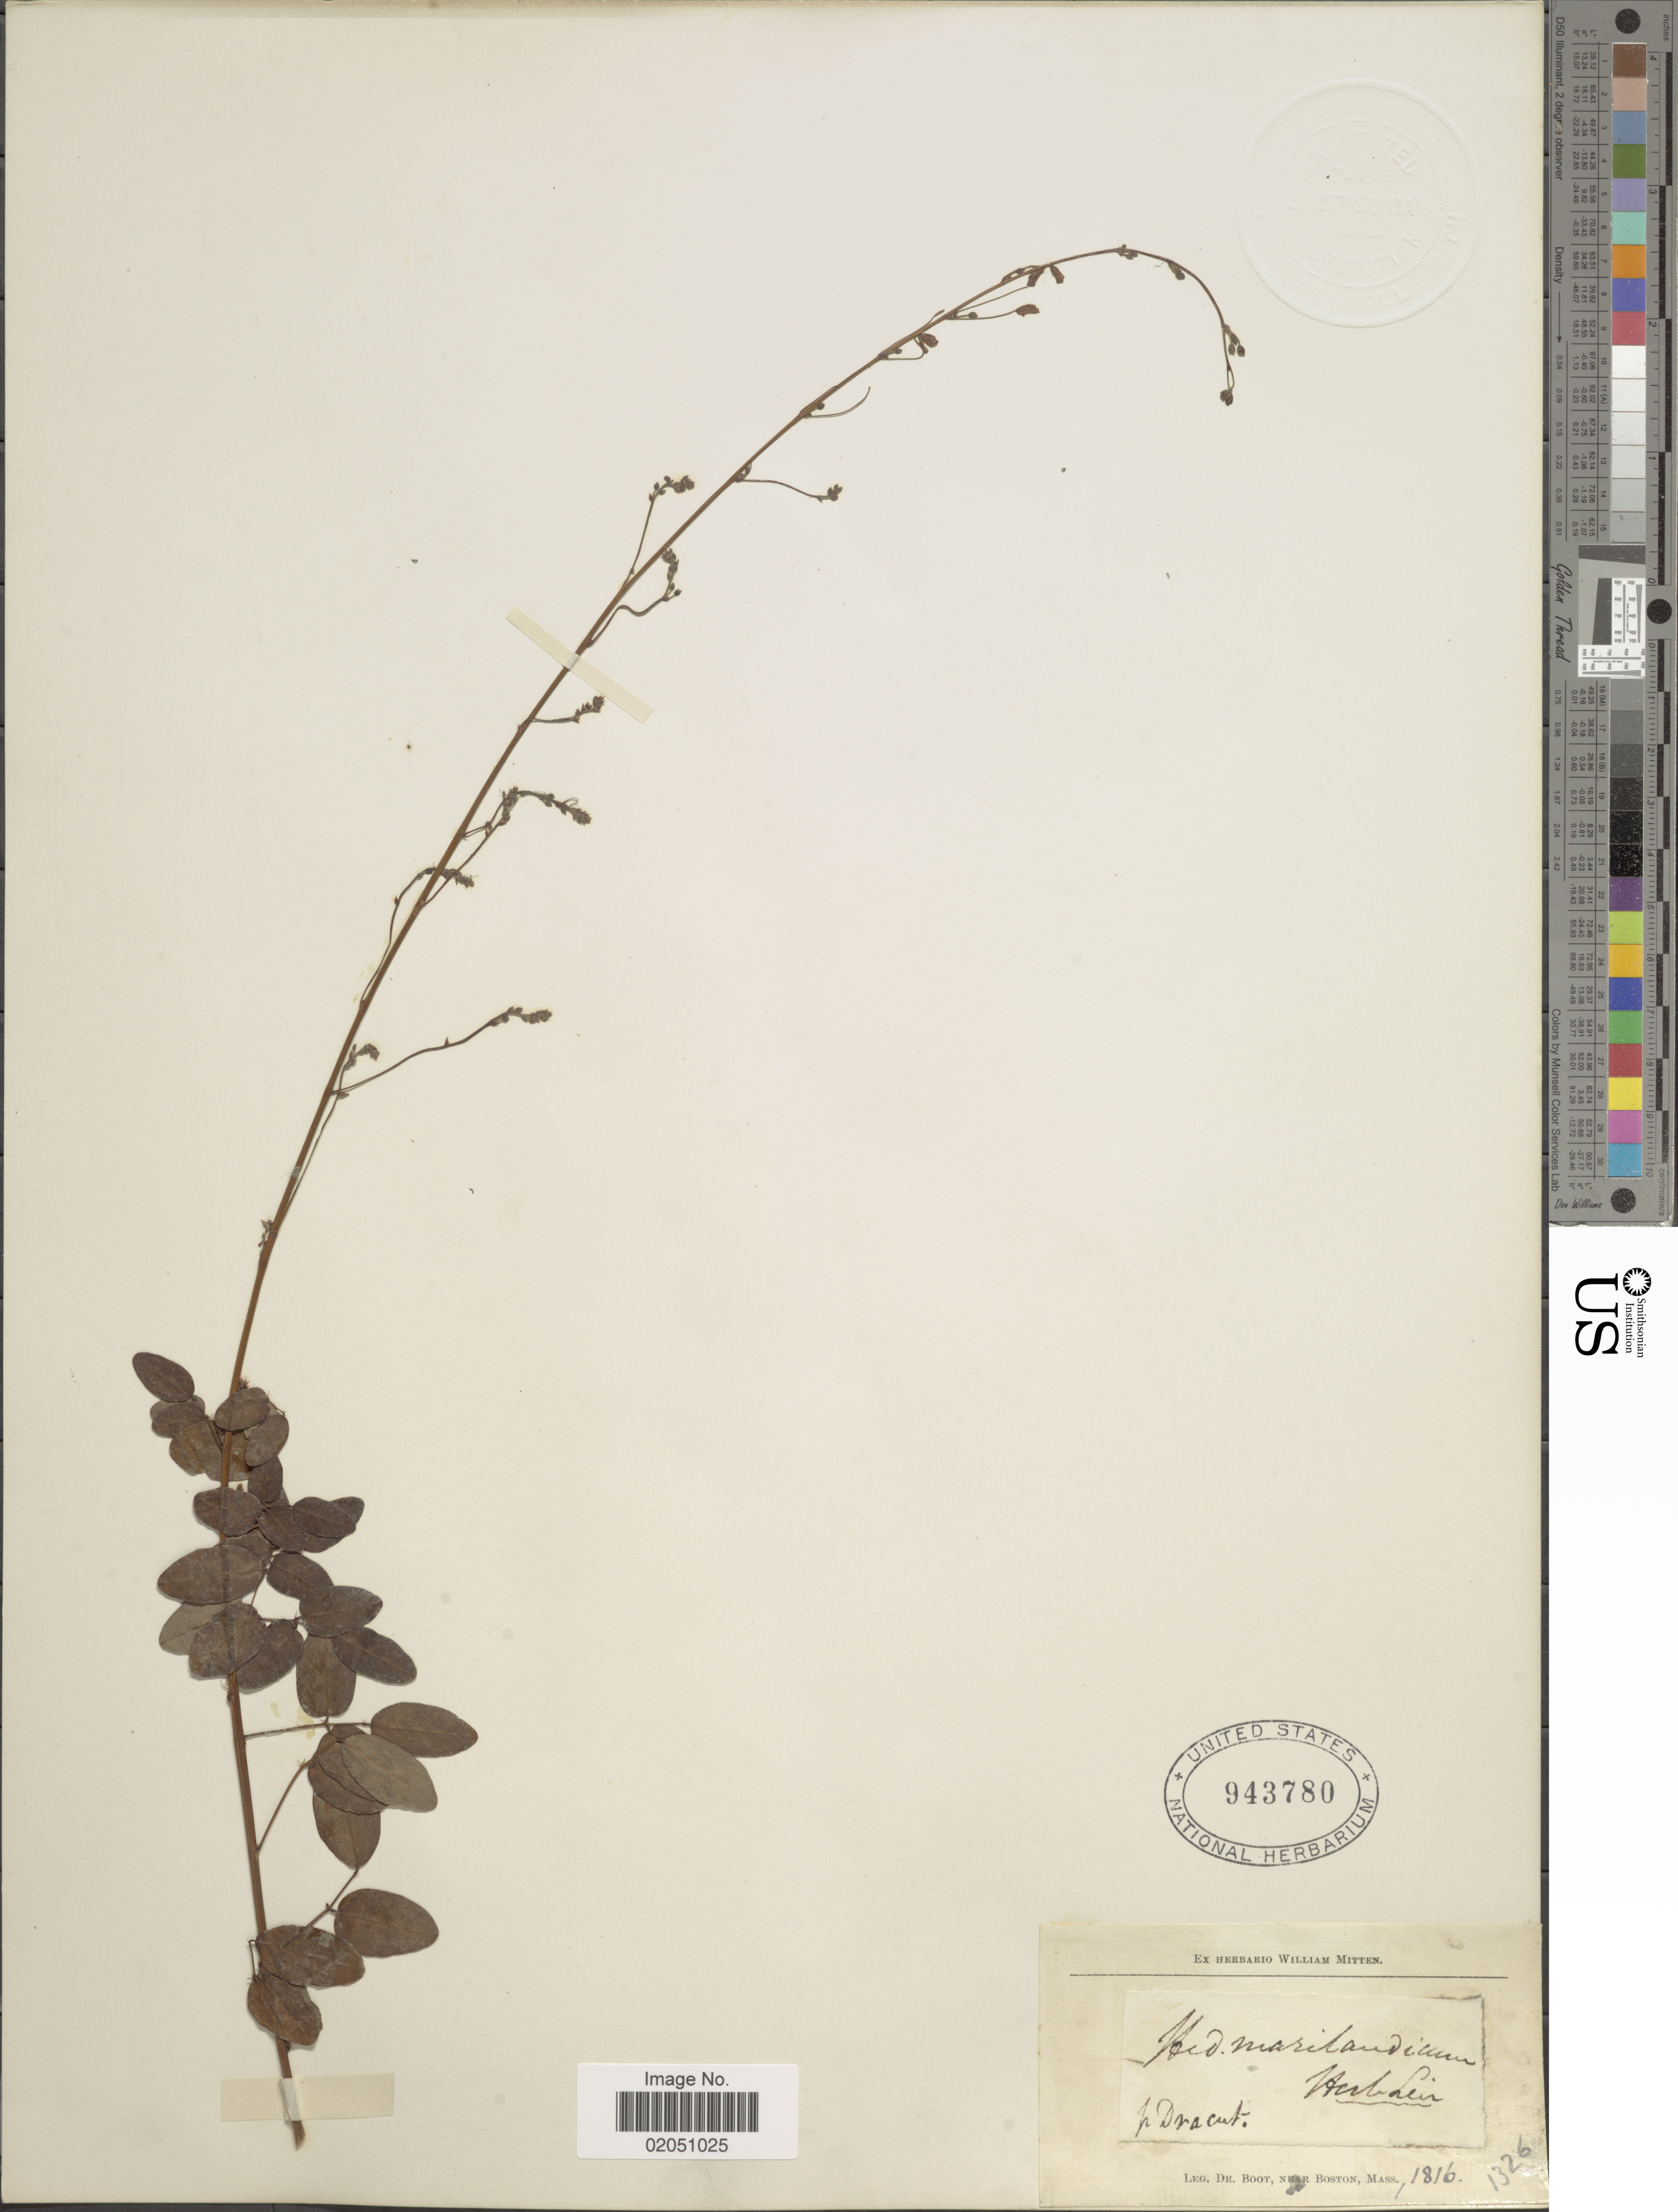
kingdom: Plantae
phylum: Tracheophyta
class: Magnoliopsida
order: Fabales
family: Fabaceae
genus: Desmodium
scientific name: Desmodium marilandicum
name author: Darl.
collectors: Boot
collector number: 1326?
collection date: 1816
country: United States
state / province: Massachusetts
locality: Near Boston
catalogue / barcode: US 943780